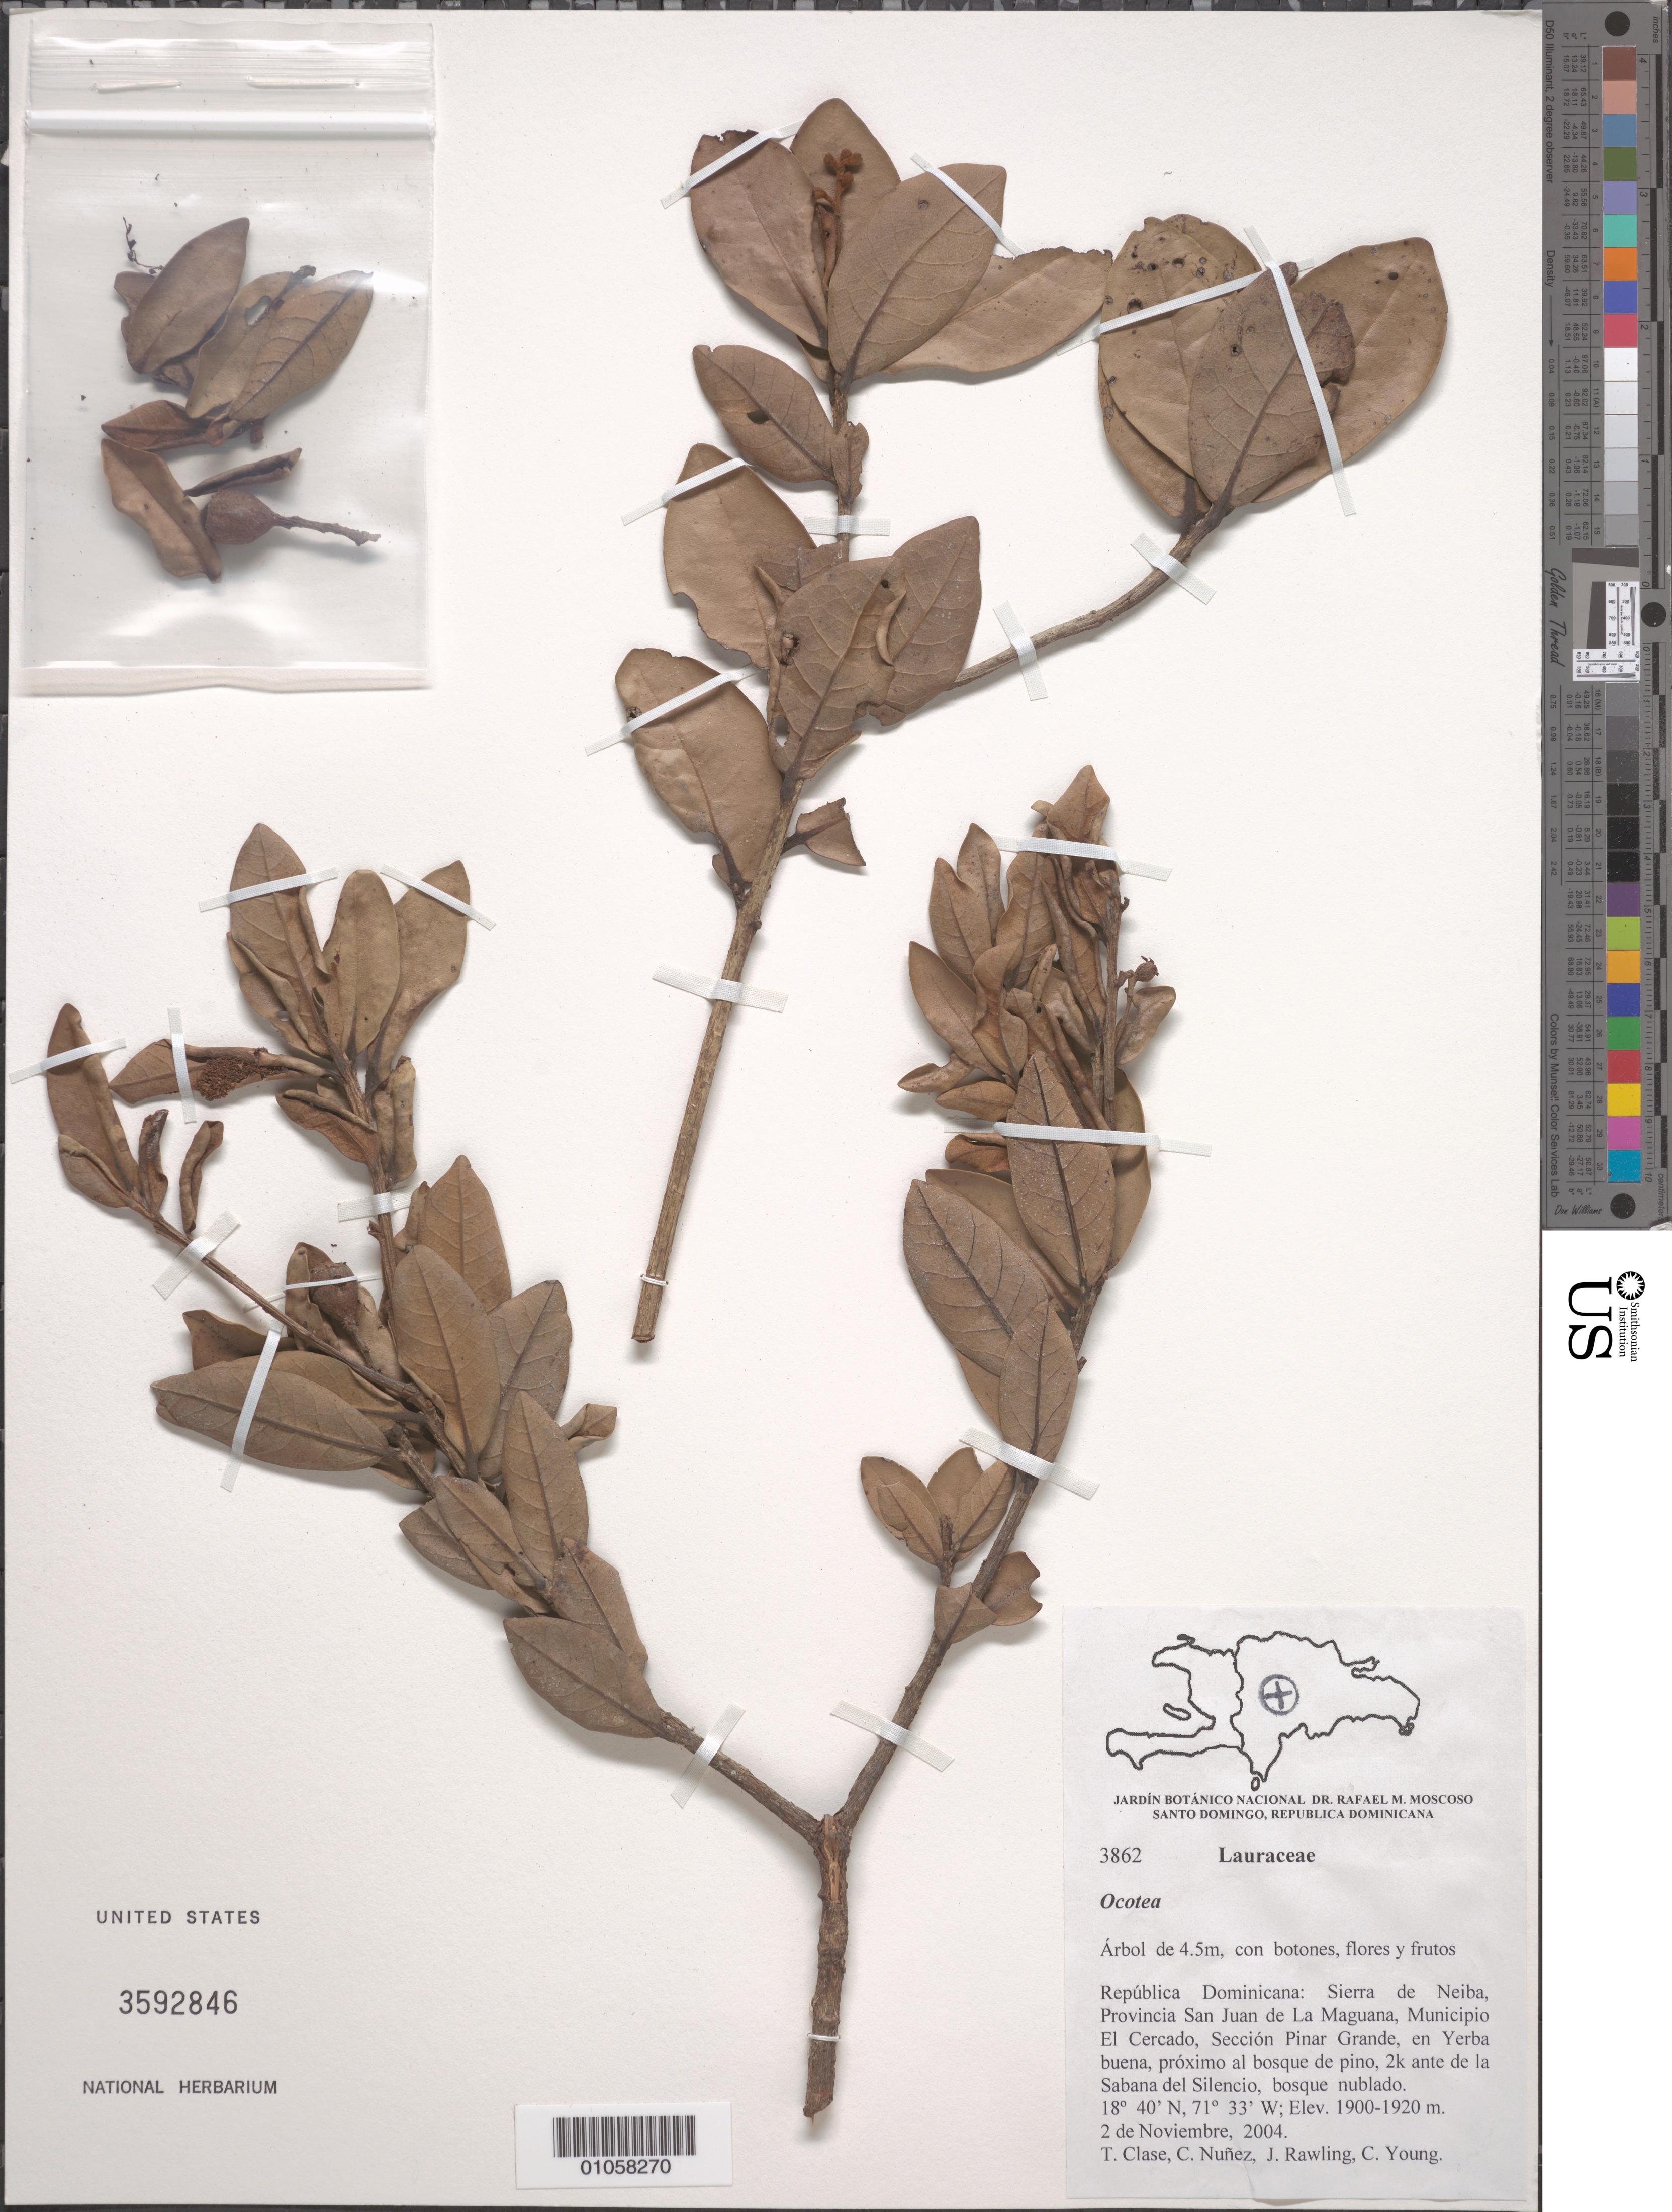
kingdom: Plantae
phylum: Tracheophyta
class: Magnoliopsida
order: Laurales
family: Lauraceae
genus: Ocotea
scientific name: Ocotea sp.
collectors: T. Clase, C. Nunez, J. Rawling & C. Young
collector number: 3862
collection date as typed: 02 Nov 2004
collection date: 2004-11-02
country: Dominican Republic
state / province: San Juan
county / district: San Juan de la Maguana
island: Hispaniola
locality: Municipio El Cercado, Sección Pinar Grande, en Yerba buena, próximo al bosque de pino, 2 k ante de la Sabana del Silencio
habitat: Bosque nublado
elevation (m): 1900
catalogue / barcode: US 3592846